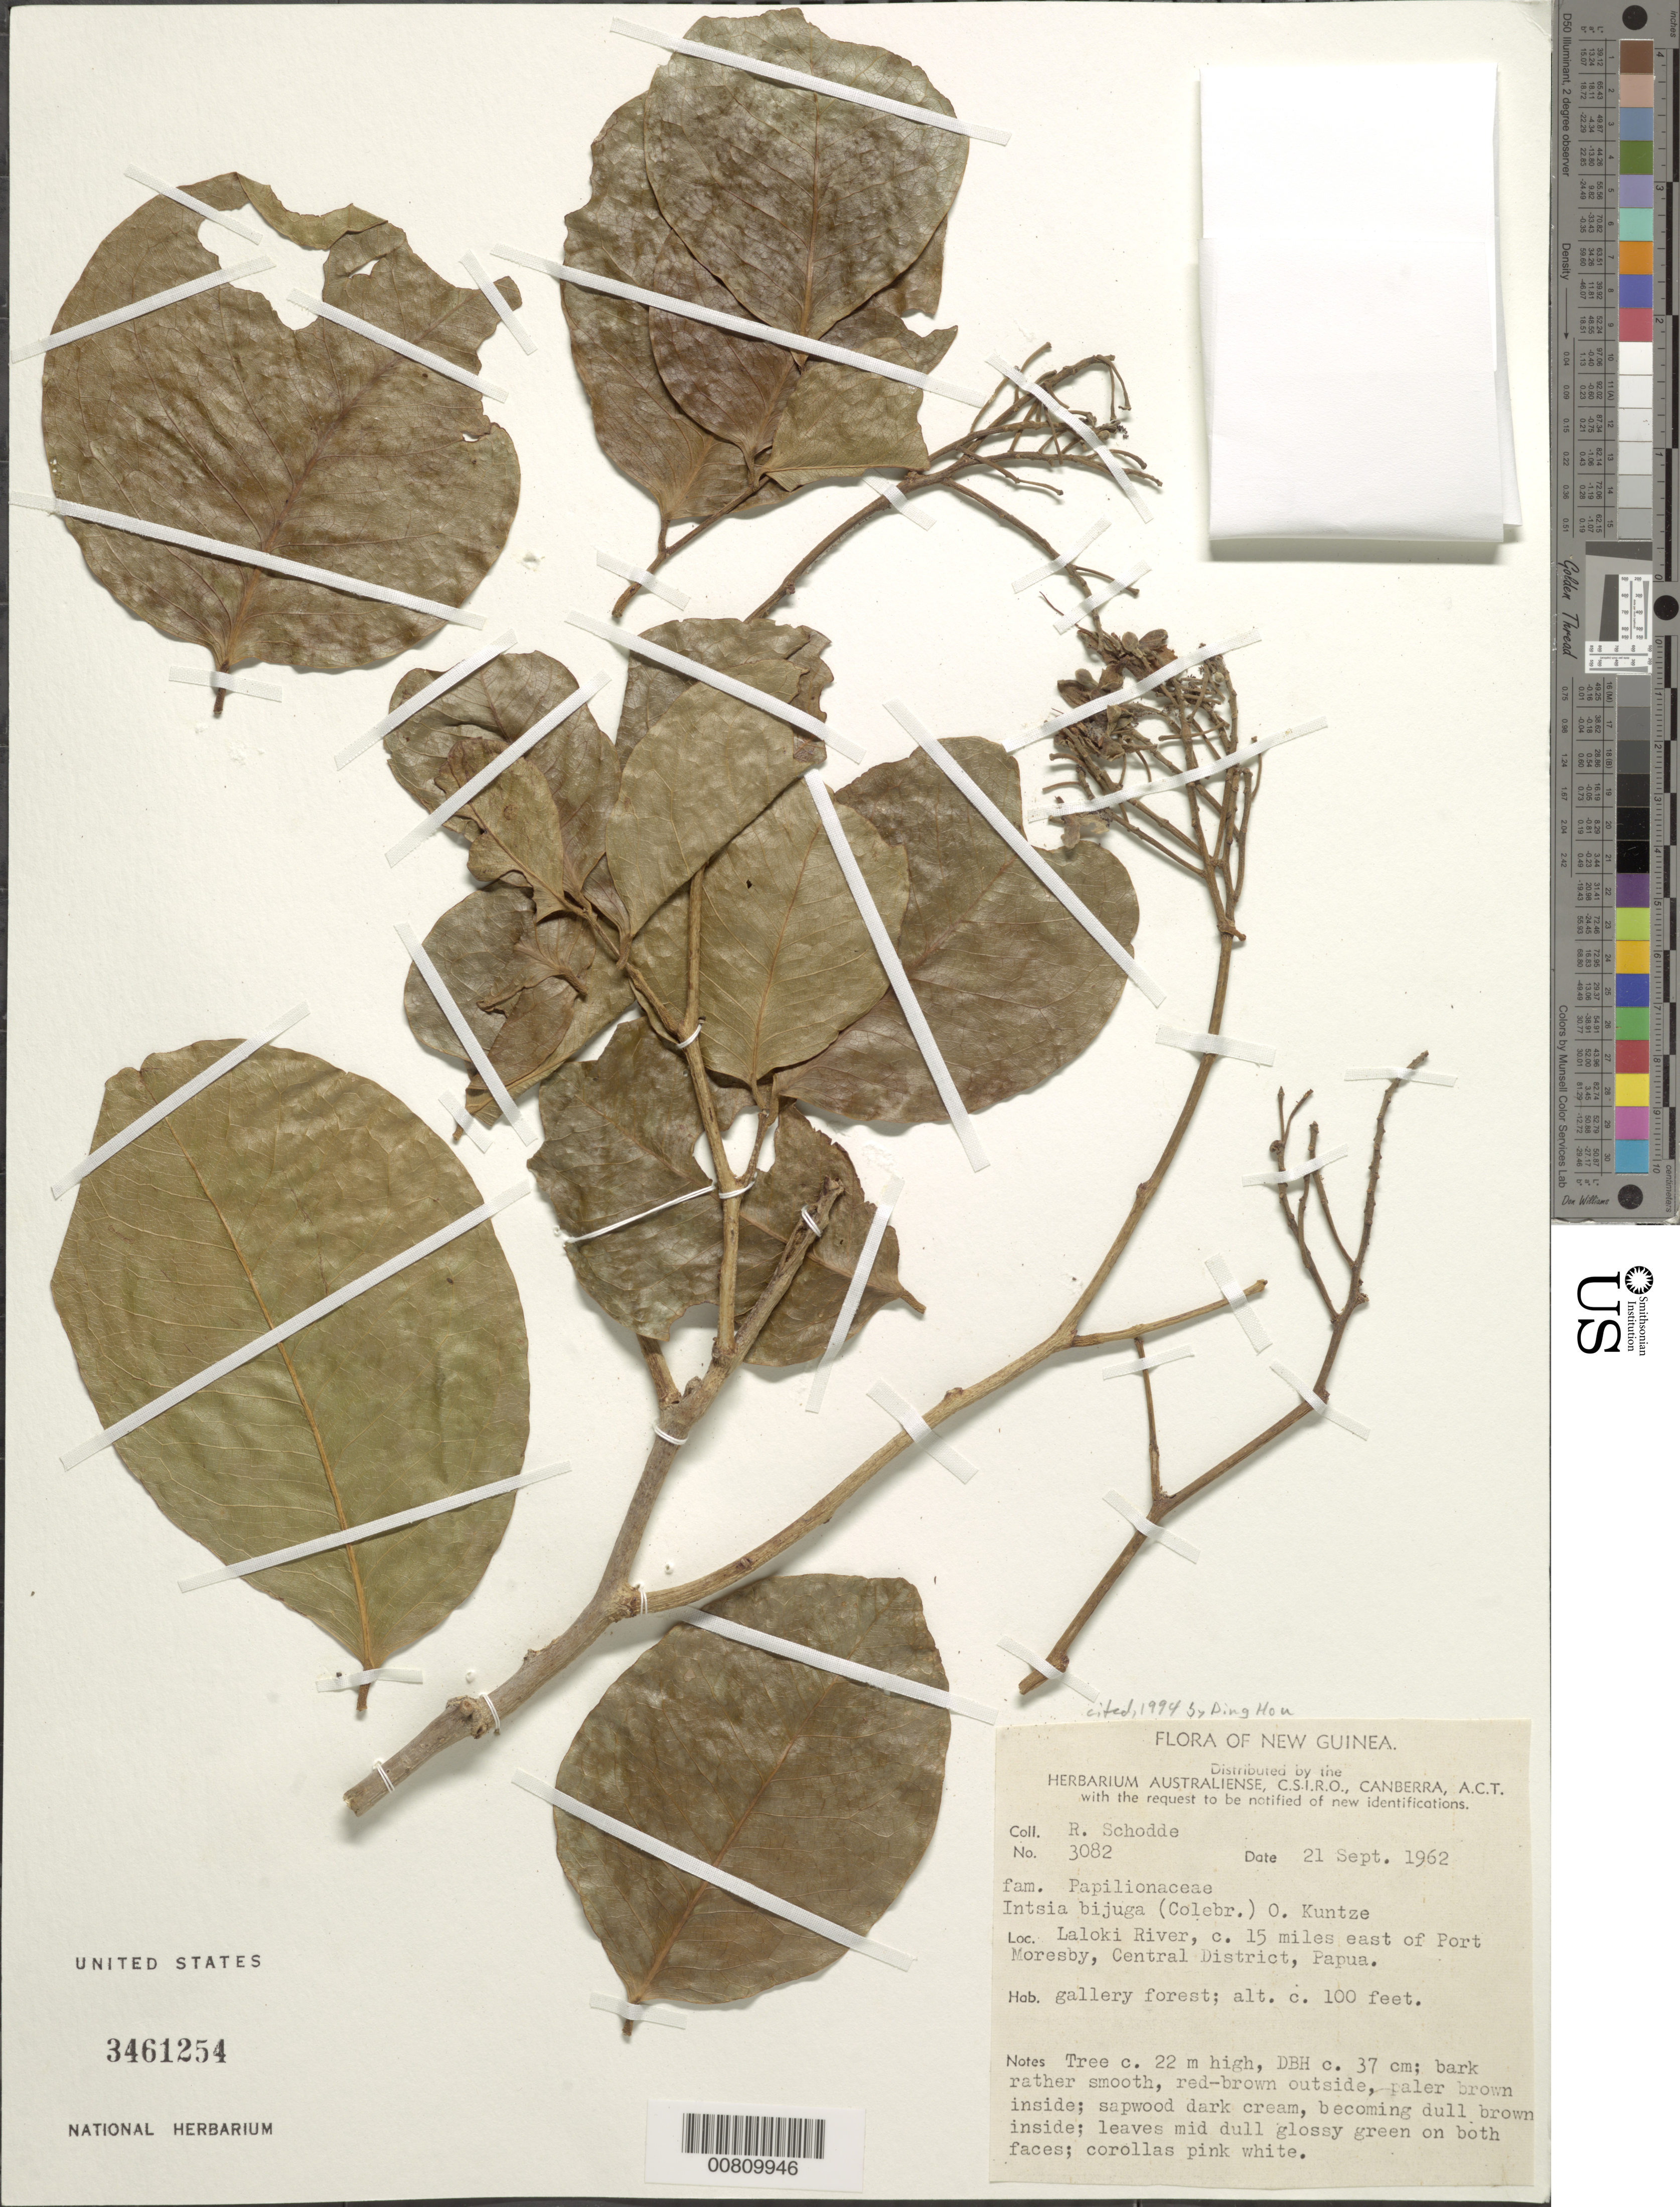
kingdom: Plantae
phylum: Tracheophyta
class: Magnoliopsida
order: Fabales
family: Fabaceae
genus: Intsia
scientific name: Intsia bijuga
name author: (Colebr.) Kuntze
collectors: R. Schodde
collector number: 3082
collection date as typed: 21 Sep 1962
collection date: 1962-09-21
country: Papua New Guinea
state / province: Central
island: New Guinea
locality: Laloki River, E of Port Moresby.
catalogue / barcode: US 3461254